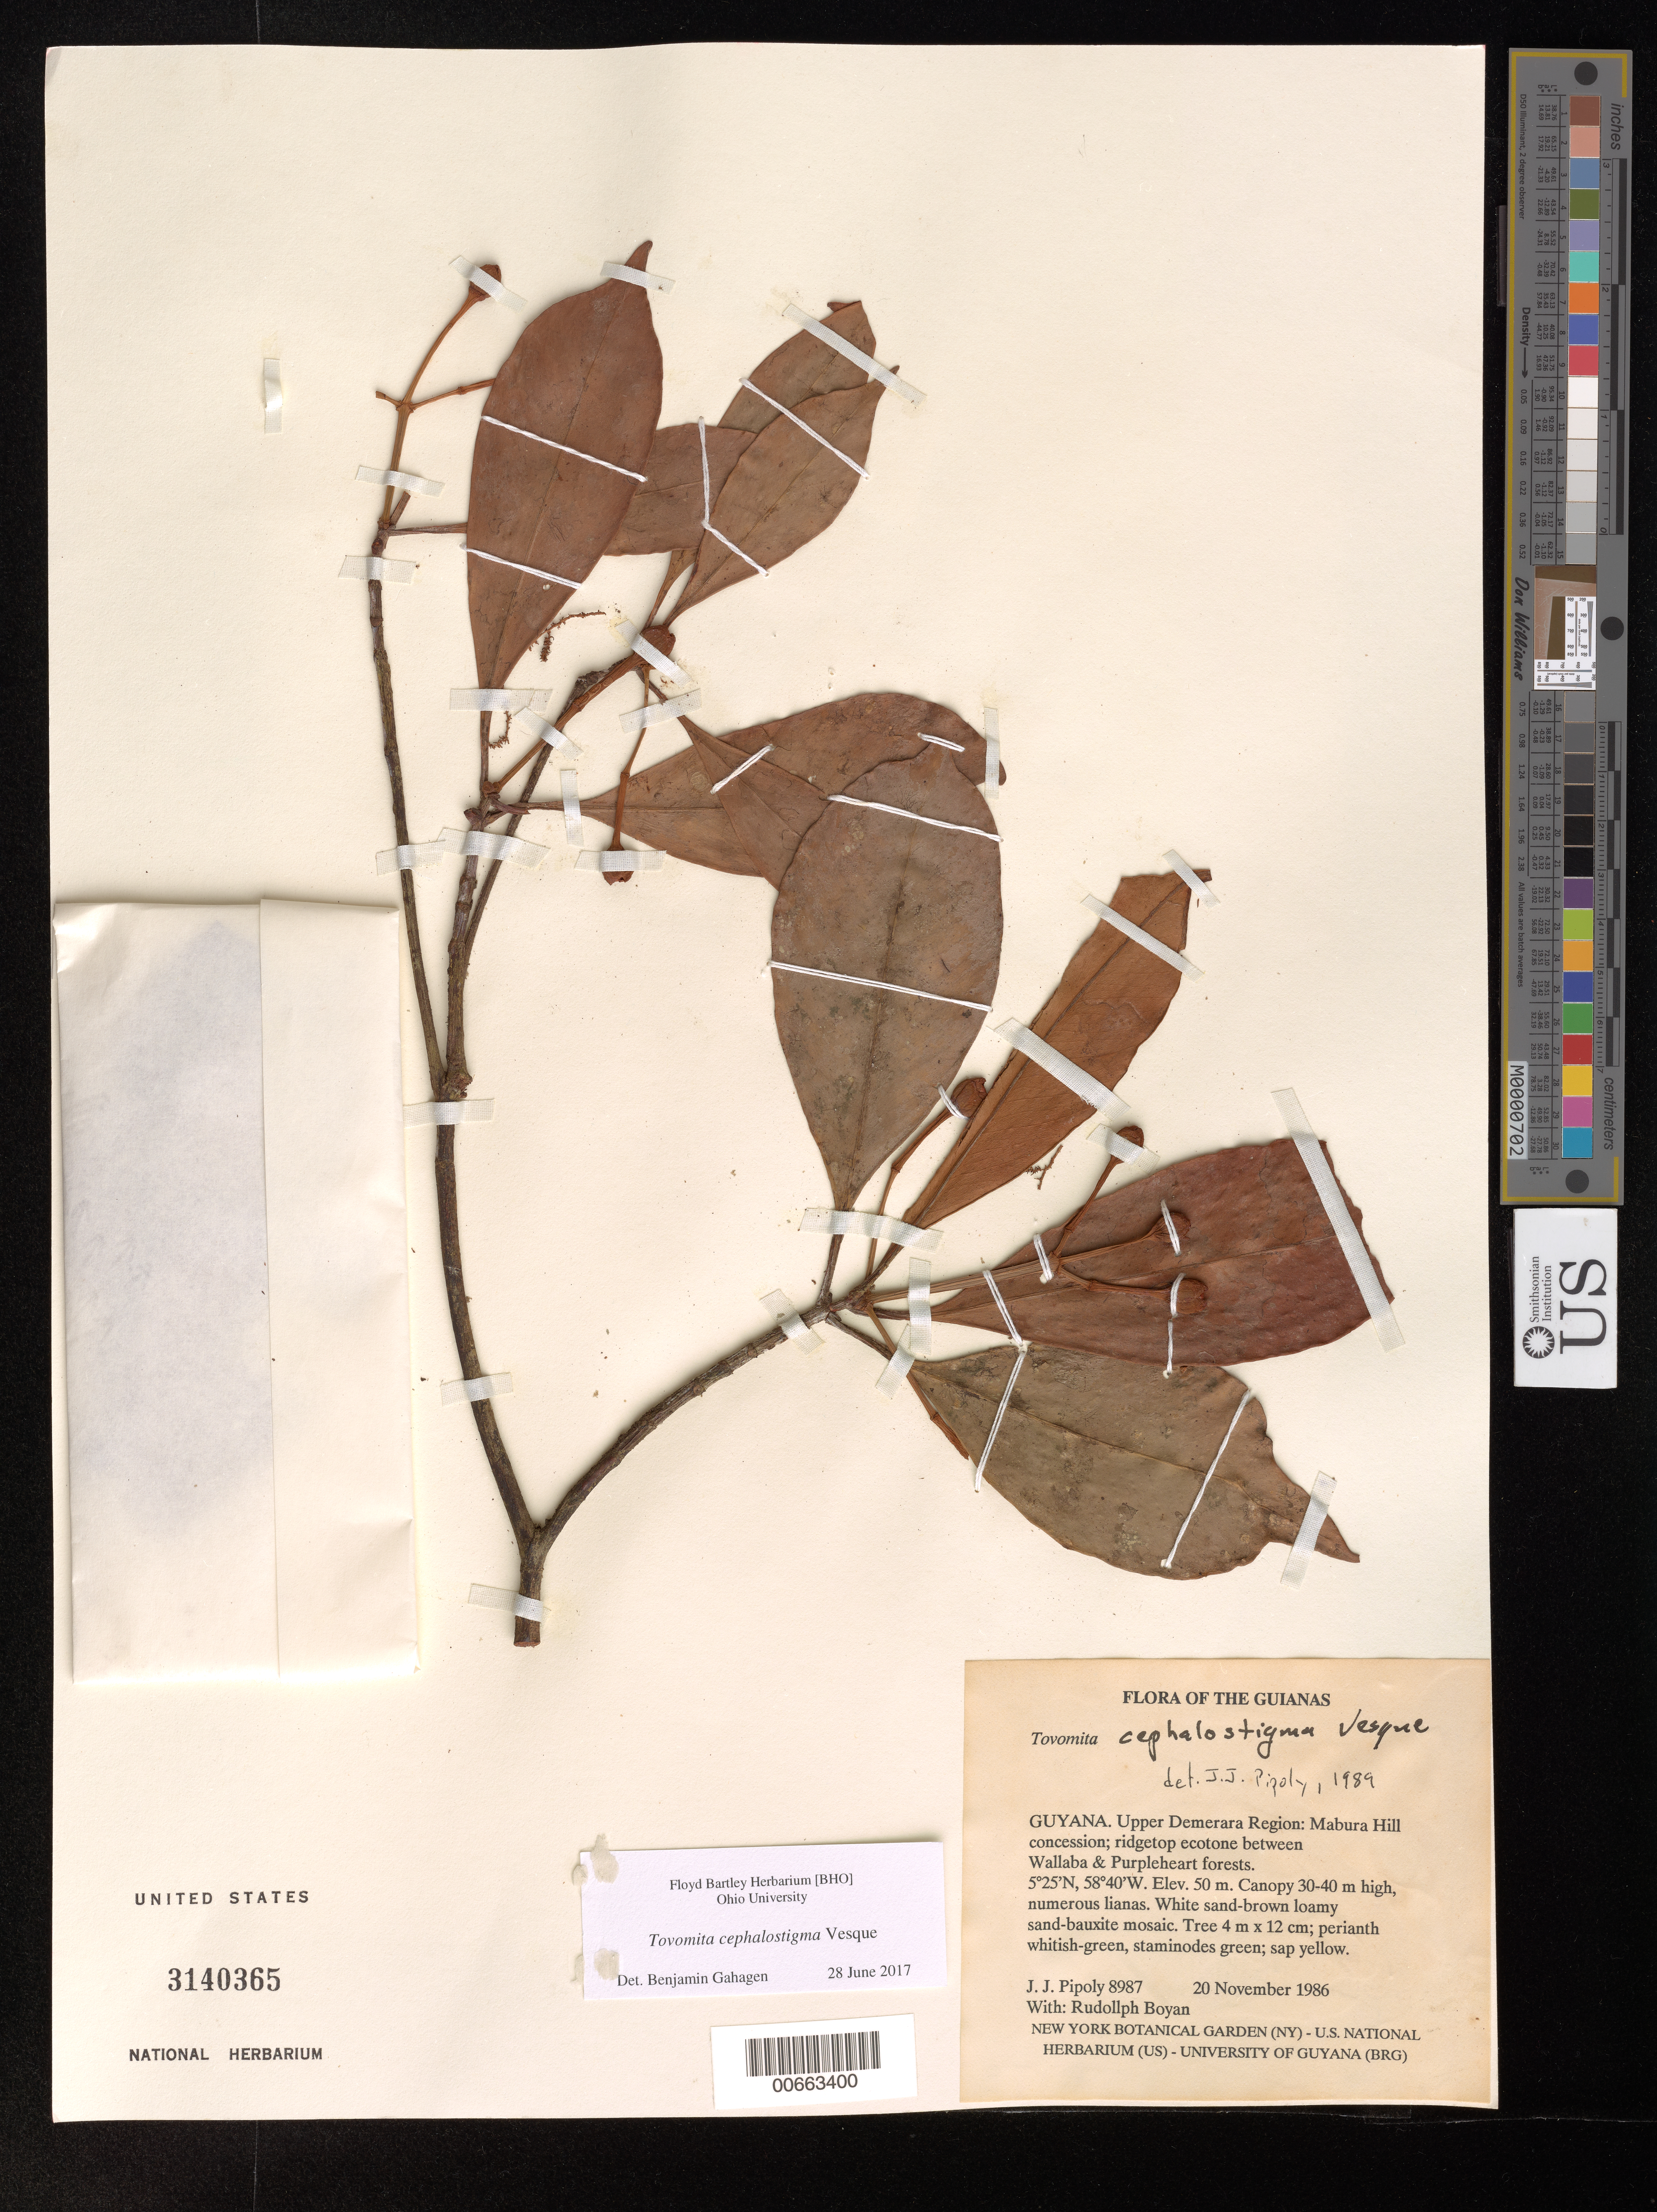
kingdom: Plantae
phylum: Tracheophyta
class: Magnoliopsida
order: Malpighiales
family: Clusiaceae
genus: Tovomita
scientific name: Tovomita cephalostigma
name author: Vesque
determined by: Pipoly, J. J., III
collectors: J. J. Pipoly & R. Boyan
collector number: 8987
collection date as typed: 20 November 1986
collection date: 1986-11-20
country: Guyana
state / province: U. Demerara-Berbice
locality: Mabura Hill Timber Concession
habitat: Ridgetop ecotone between Kakaralli- Wallaba & Purpleheart- Morabukea forest. White sand, brown loamy sand-bauxite mosaic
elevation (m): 50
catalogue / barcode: US 3140365